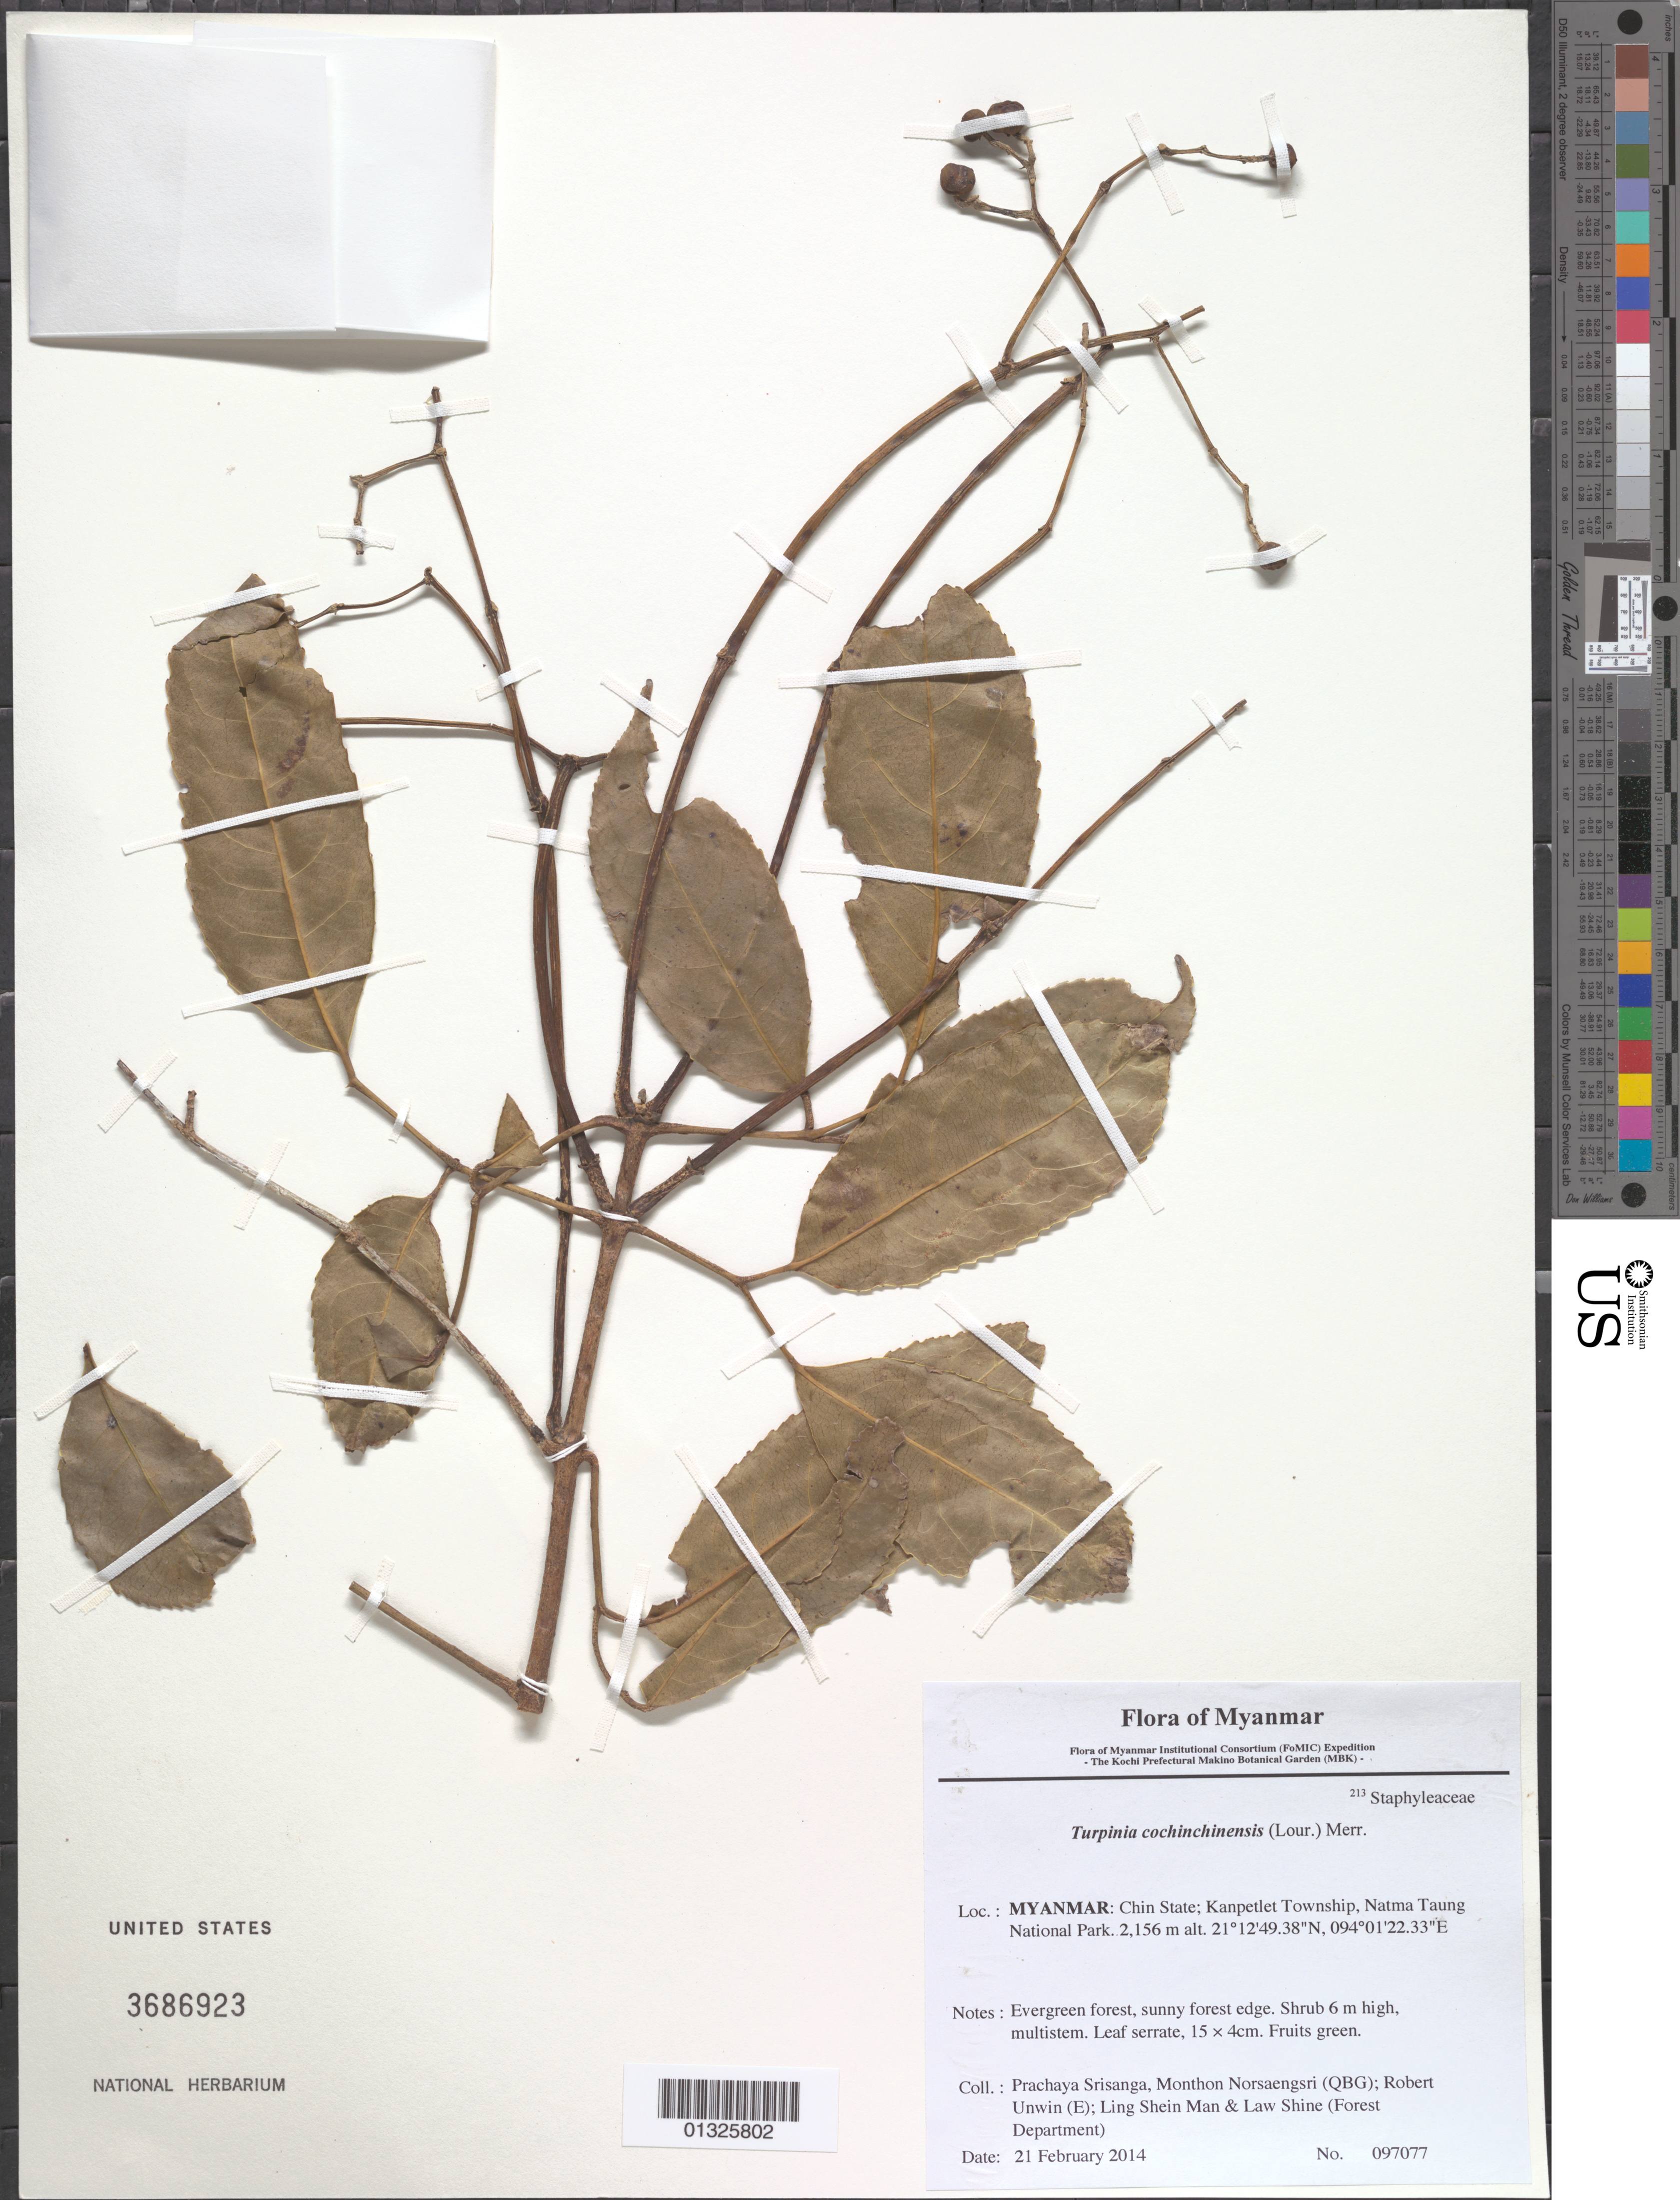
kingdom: Plantae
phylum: Tracheophyta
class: Magnoliopsida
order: Crossosomatales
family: Staphyleaceae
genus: Turpinia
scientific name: Turpinia cochinchinense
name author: (Lour.) Merr.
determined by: Fujikawa, Kazumi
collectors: P. Srisanga, M. Norsaengsri, R. Unwin, Ling Shein Man & L. Shine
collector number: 97077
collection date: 2014-02-21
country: Myanmar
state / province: Chin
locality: Kanpetlet Township, Natma Taung National Park.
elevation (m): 2156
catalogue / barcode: US 3686923